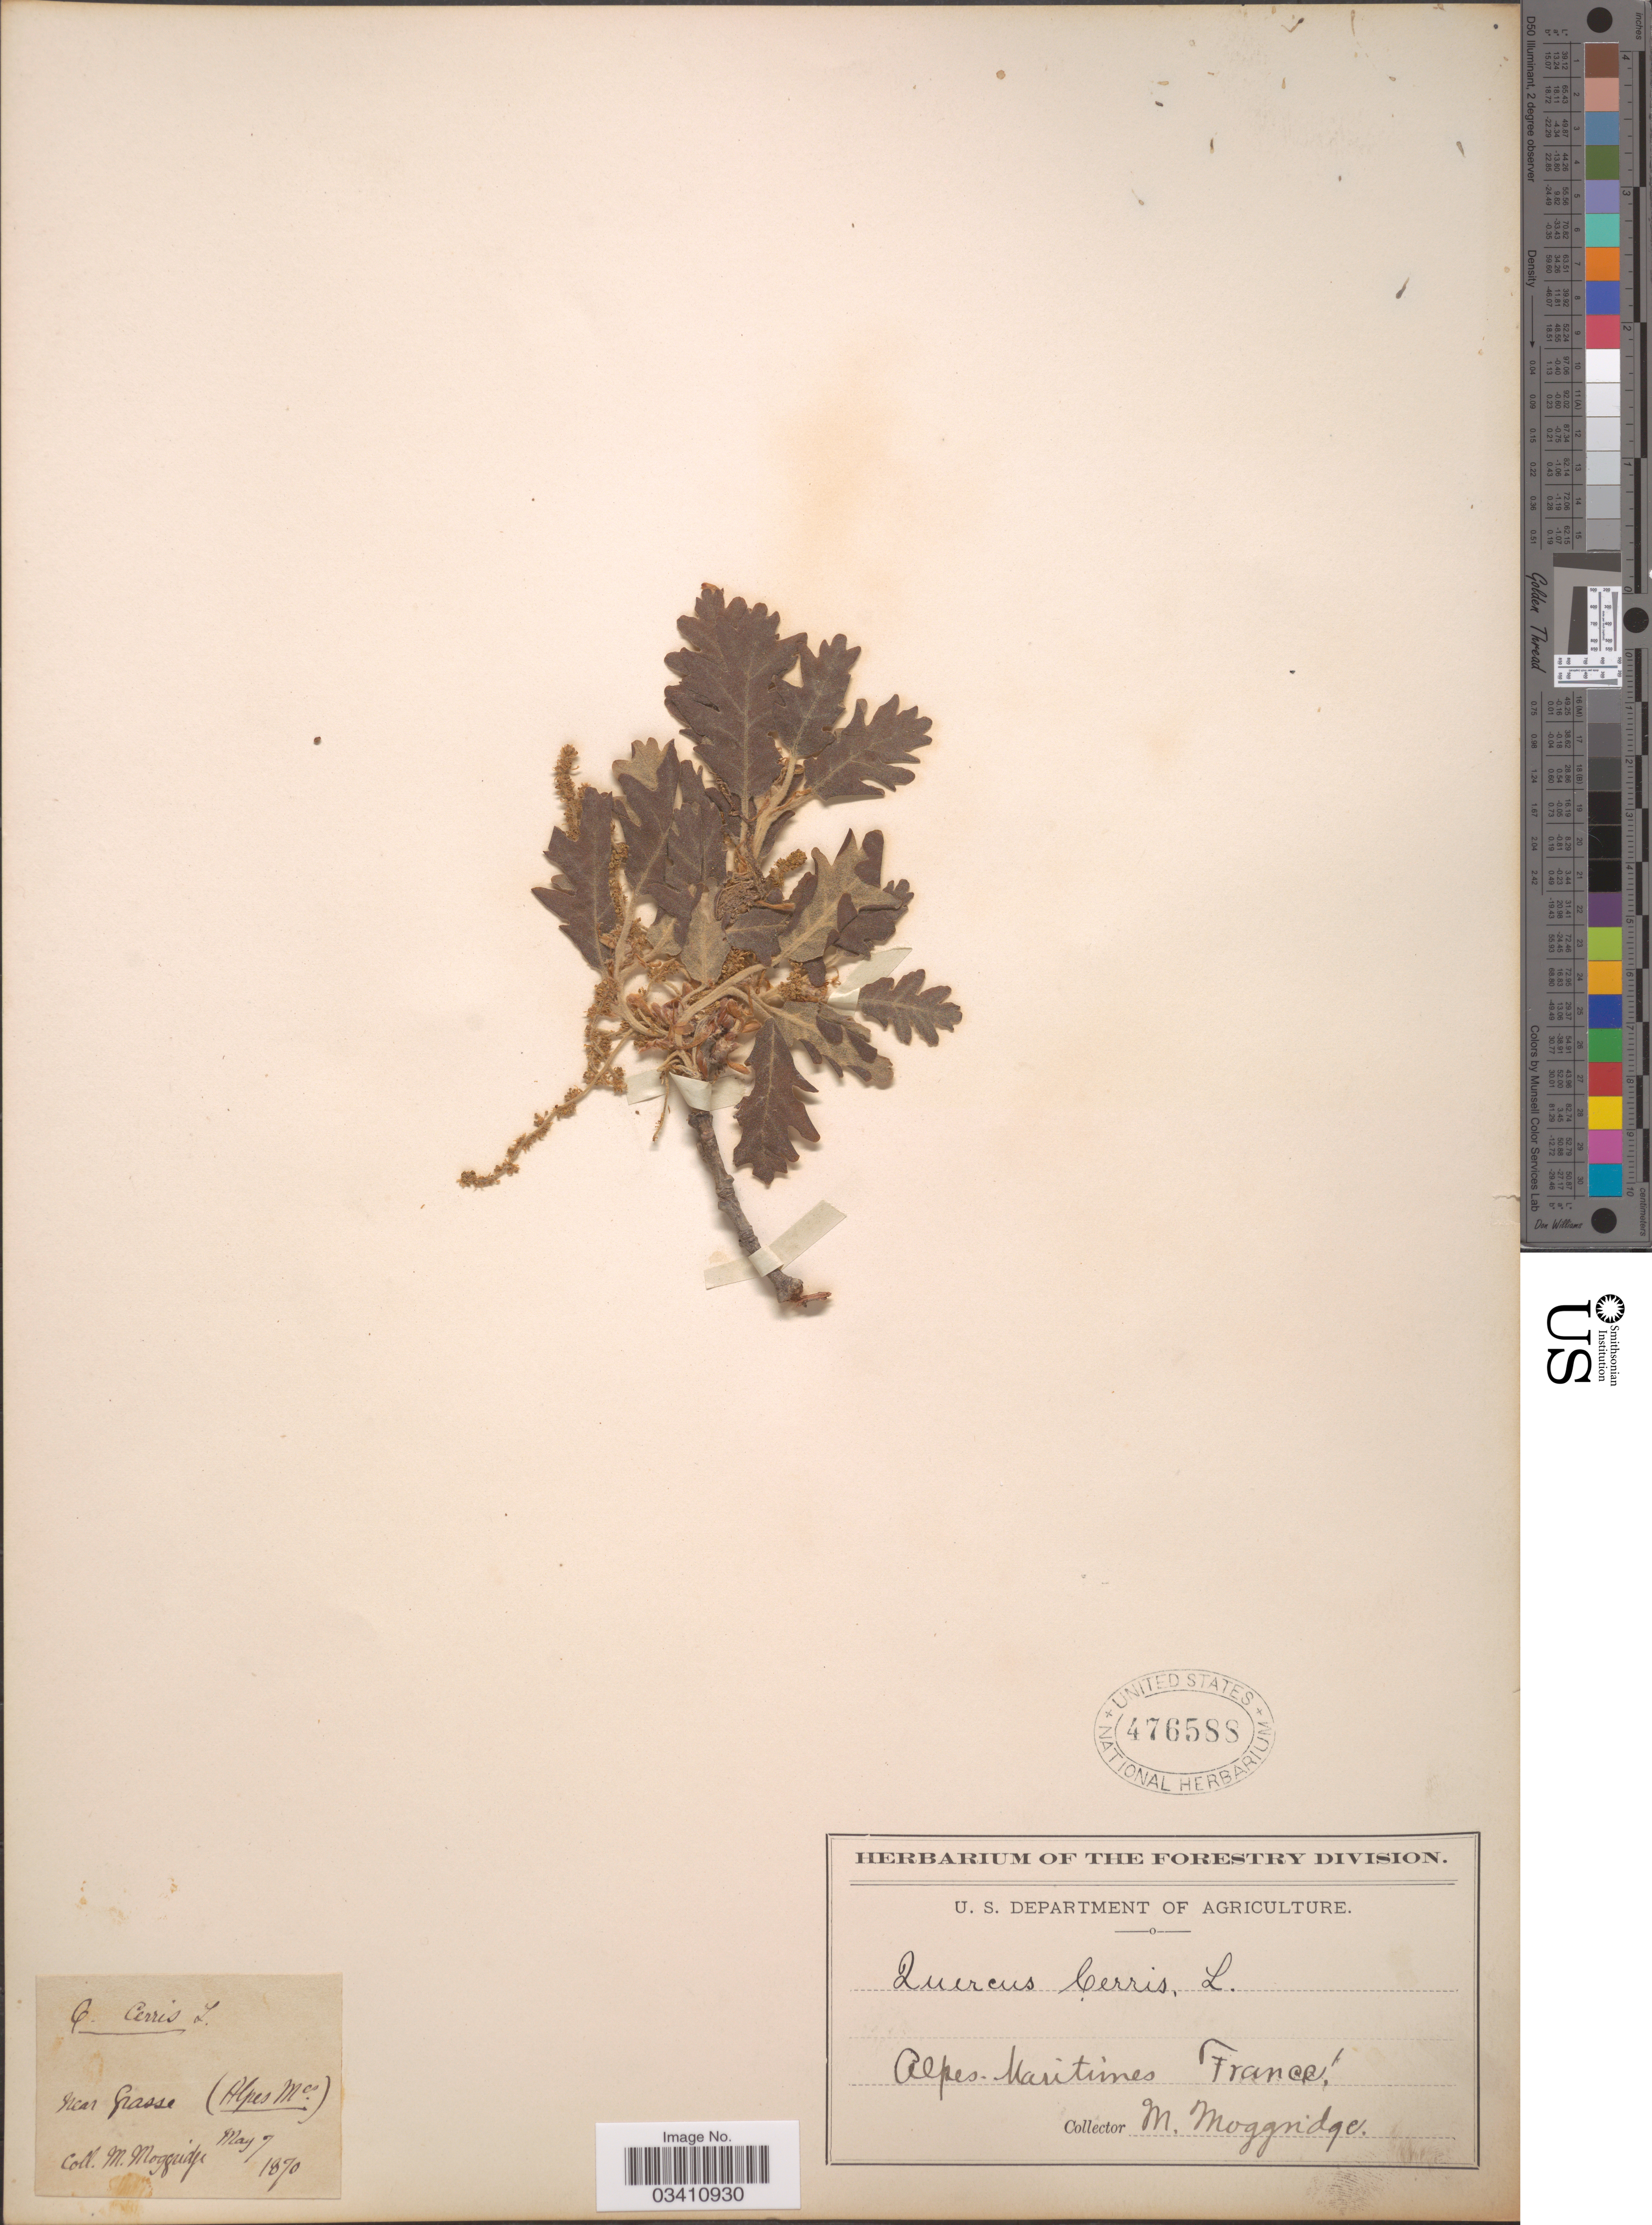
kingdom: Plantae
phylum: Tracheophyta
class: Magnoliopsida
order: Fagales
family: Fagaceae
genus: Quercus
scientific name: Quercus cerris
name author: L.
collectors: M. Moggridge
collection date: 1870-05-07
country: France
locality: Near Grasse. Alpes-Maritimes.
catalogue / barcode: US 476588